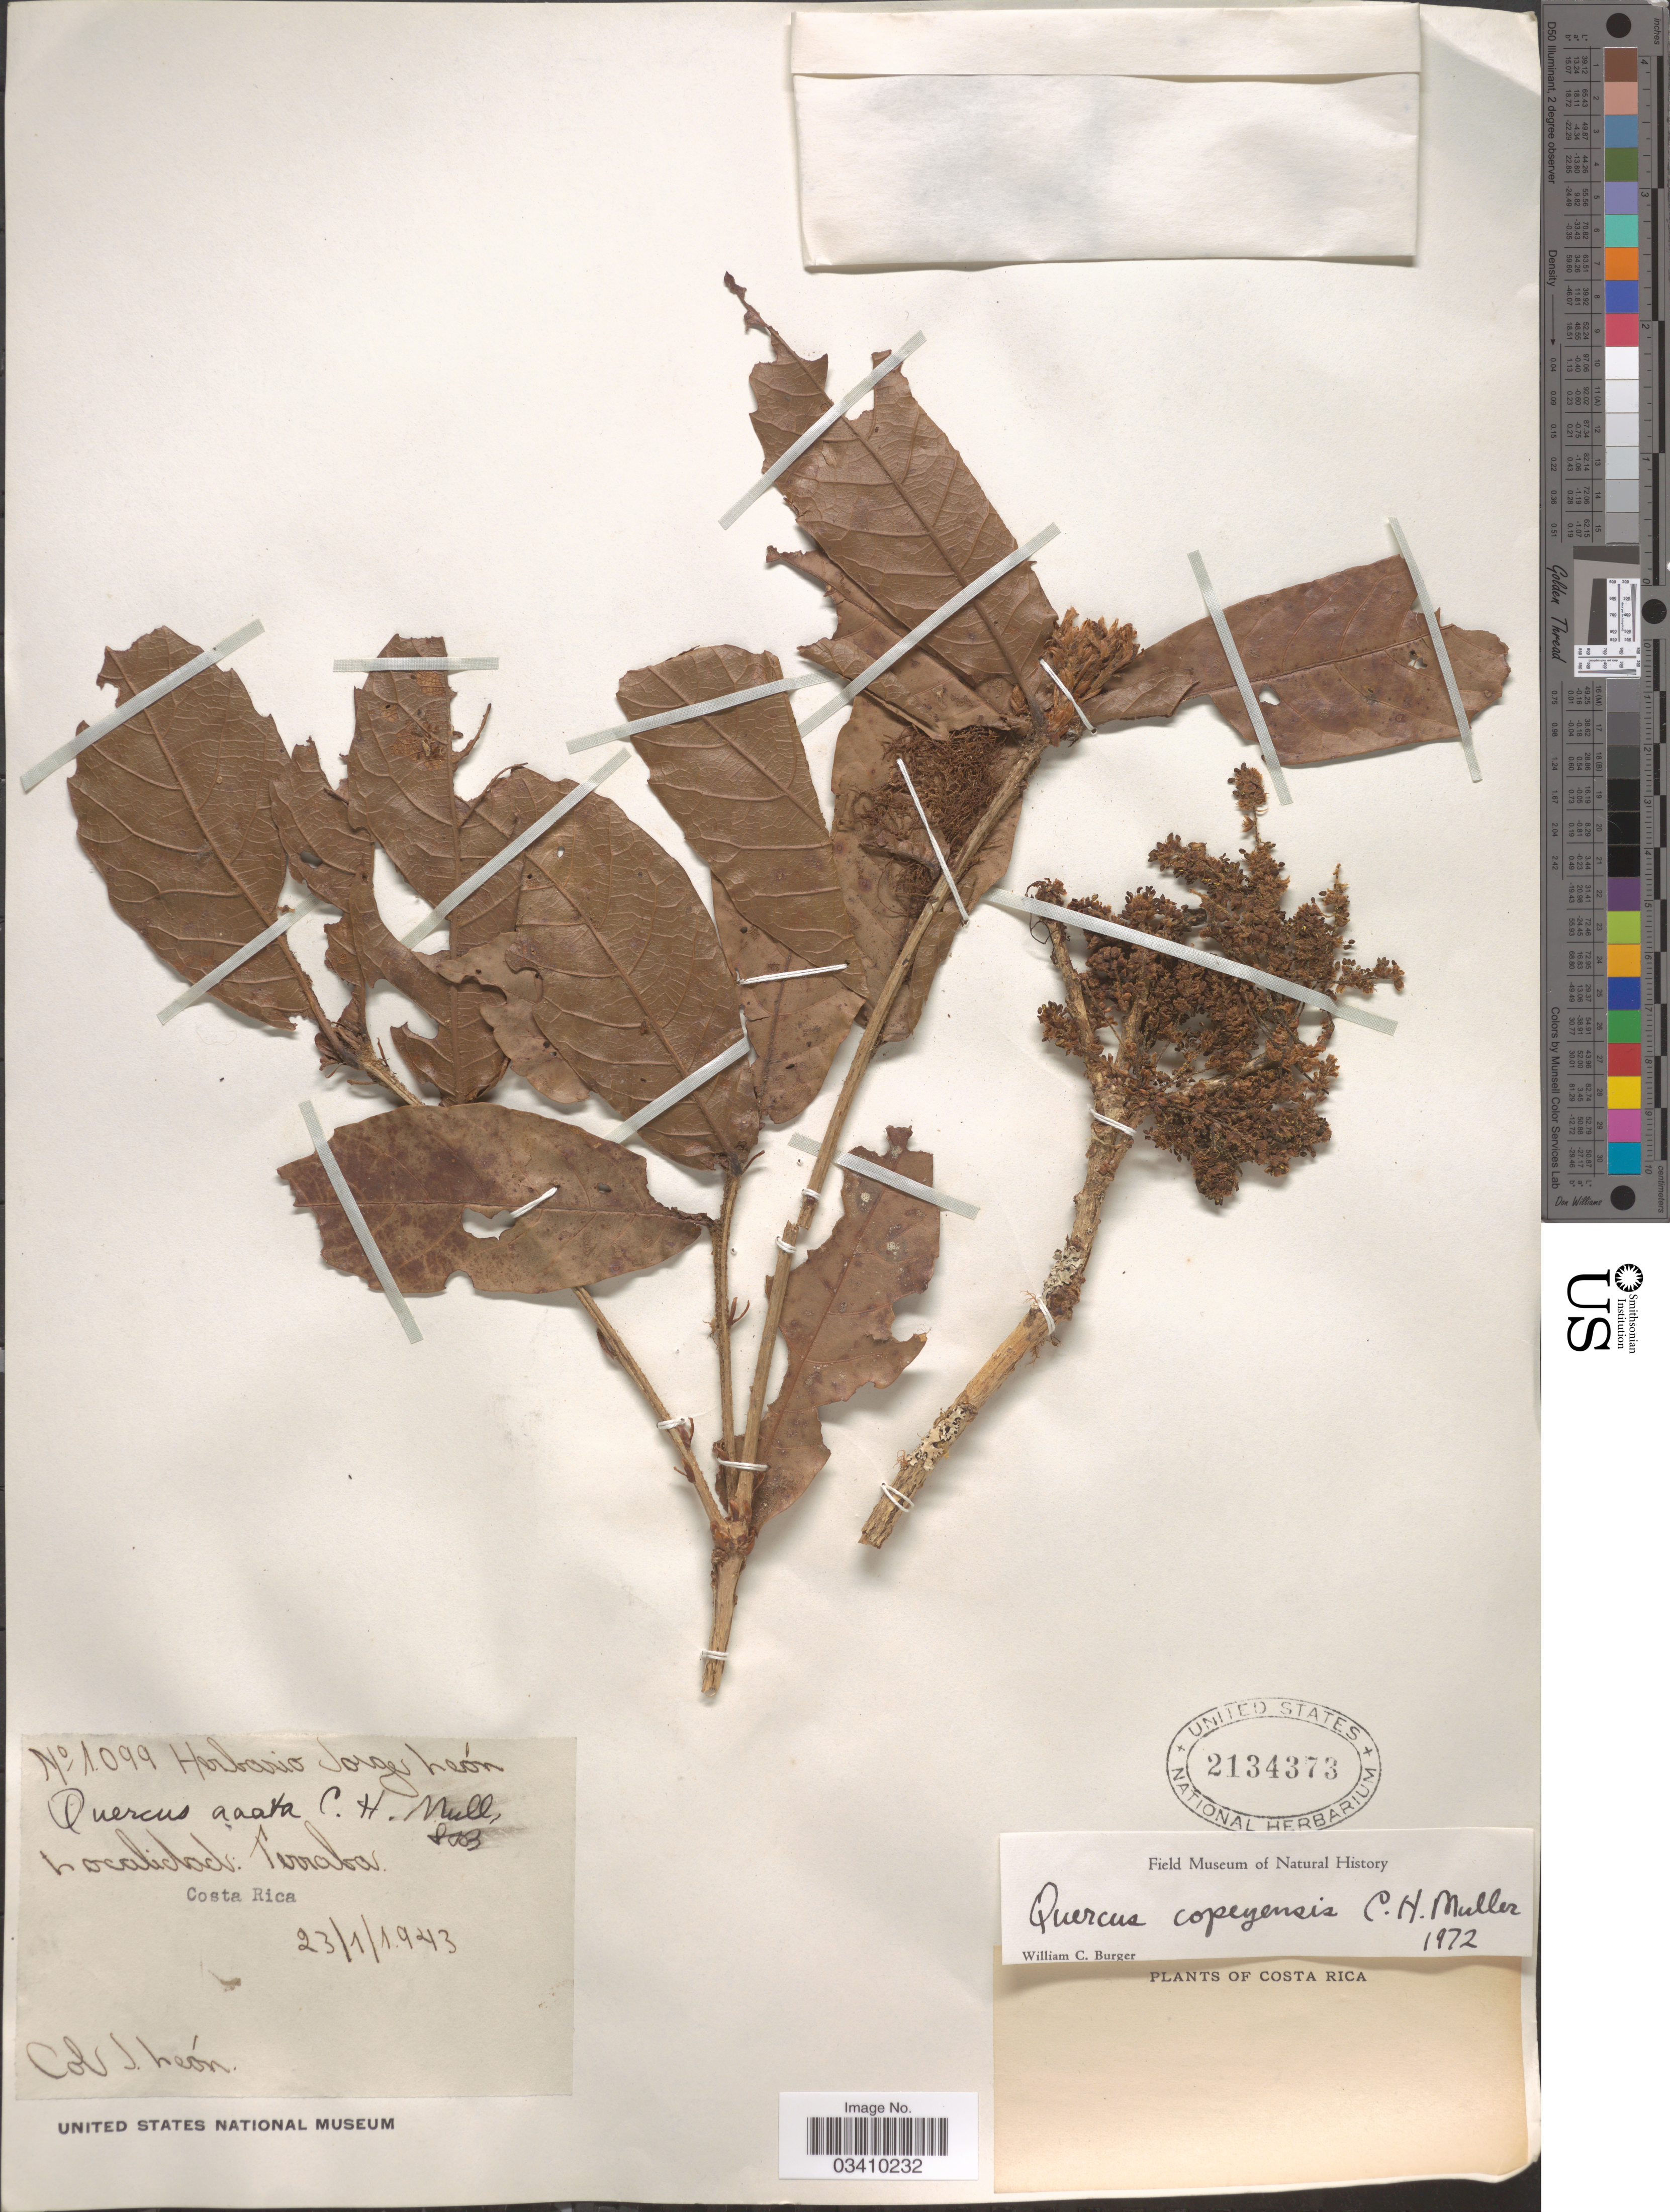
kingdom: Plantae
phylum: Tracheophyta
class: Magnoliopsida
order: Fagales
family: Fagaceae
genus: Quercus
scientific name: Quercus copeyensis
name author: C.H. Müll.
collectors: J. León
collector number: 1099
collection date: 1943-01-23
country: Costa Rica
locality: Terraba.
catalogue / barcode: US 2134373